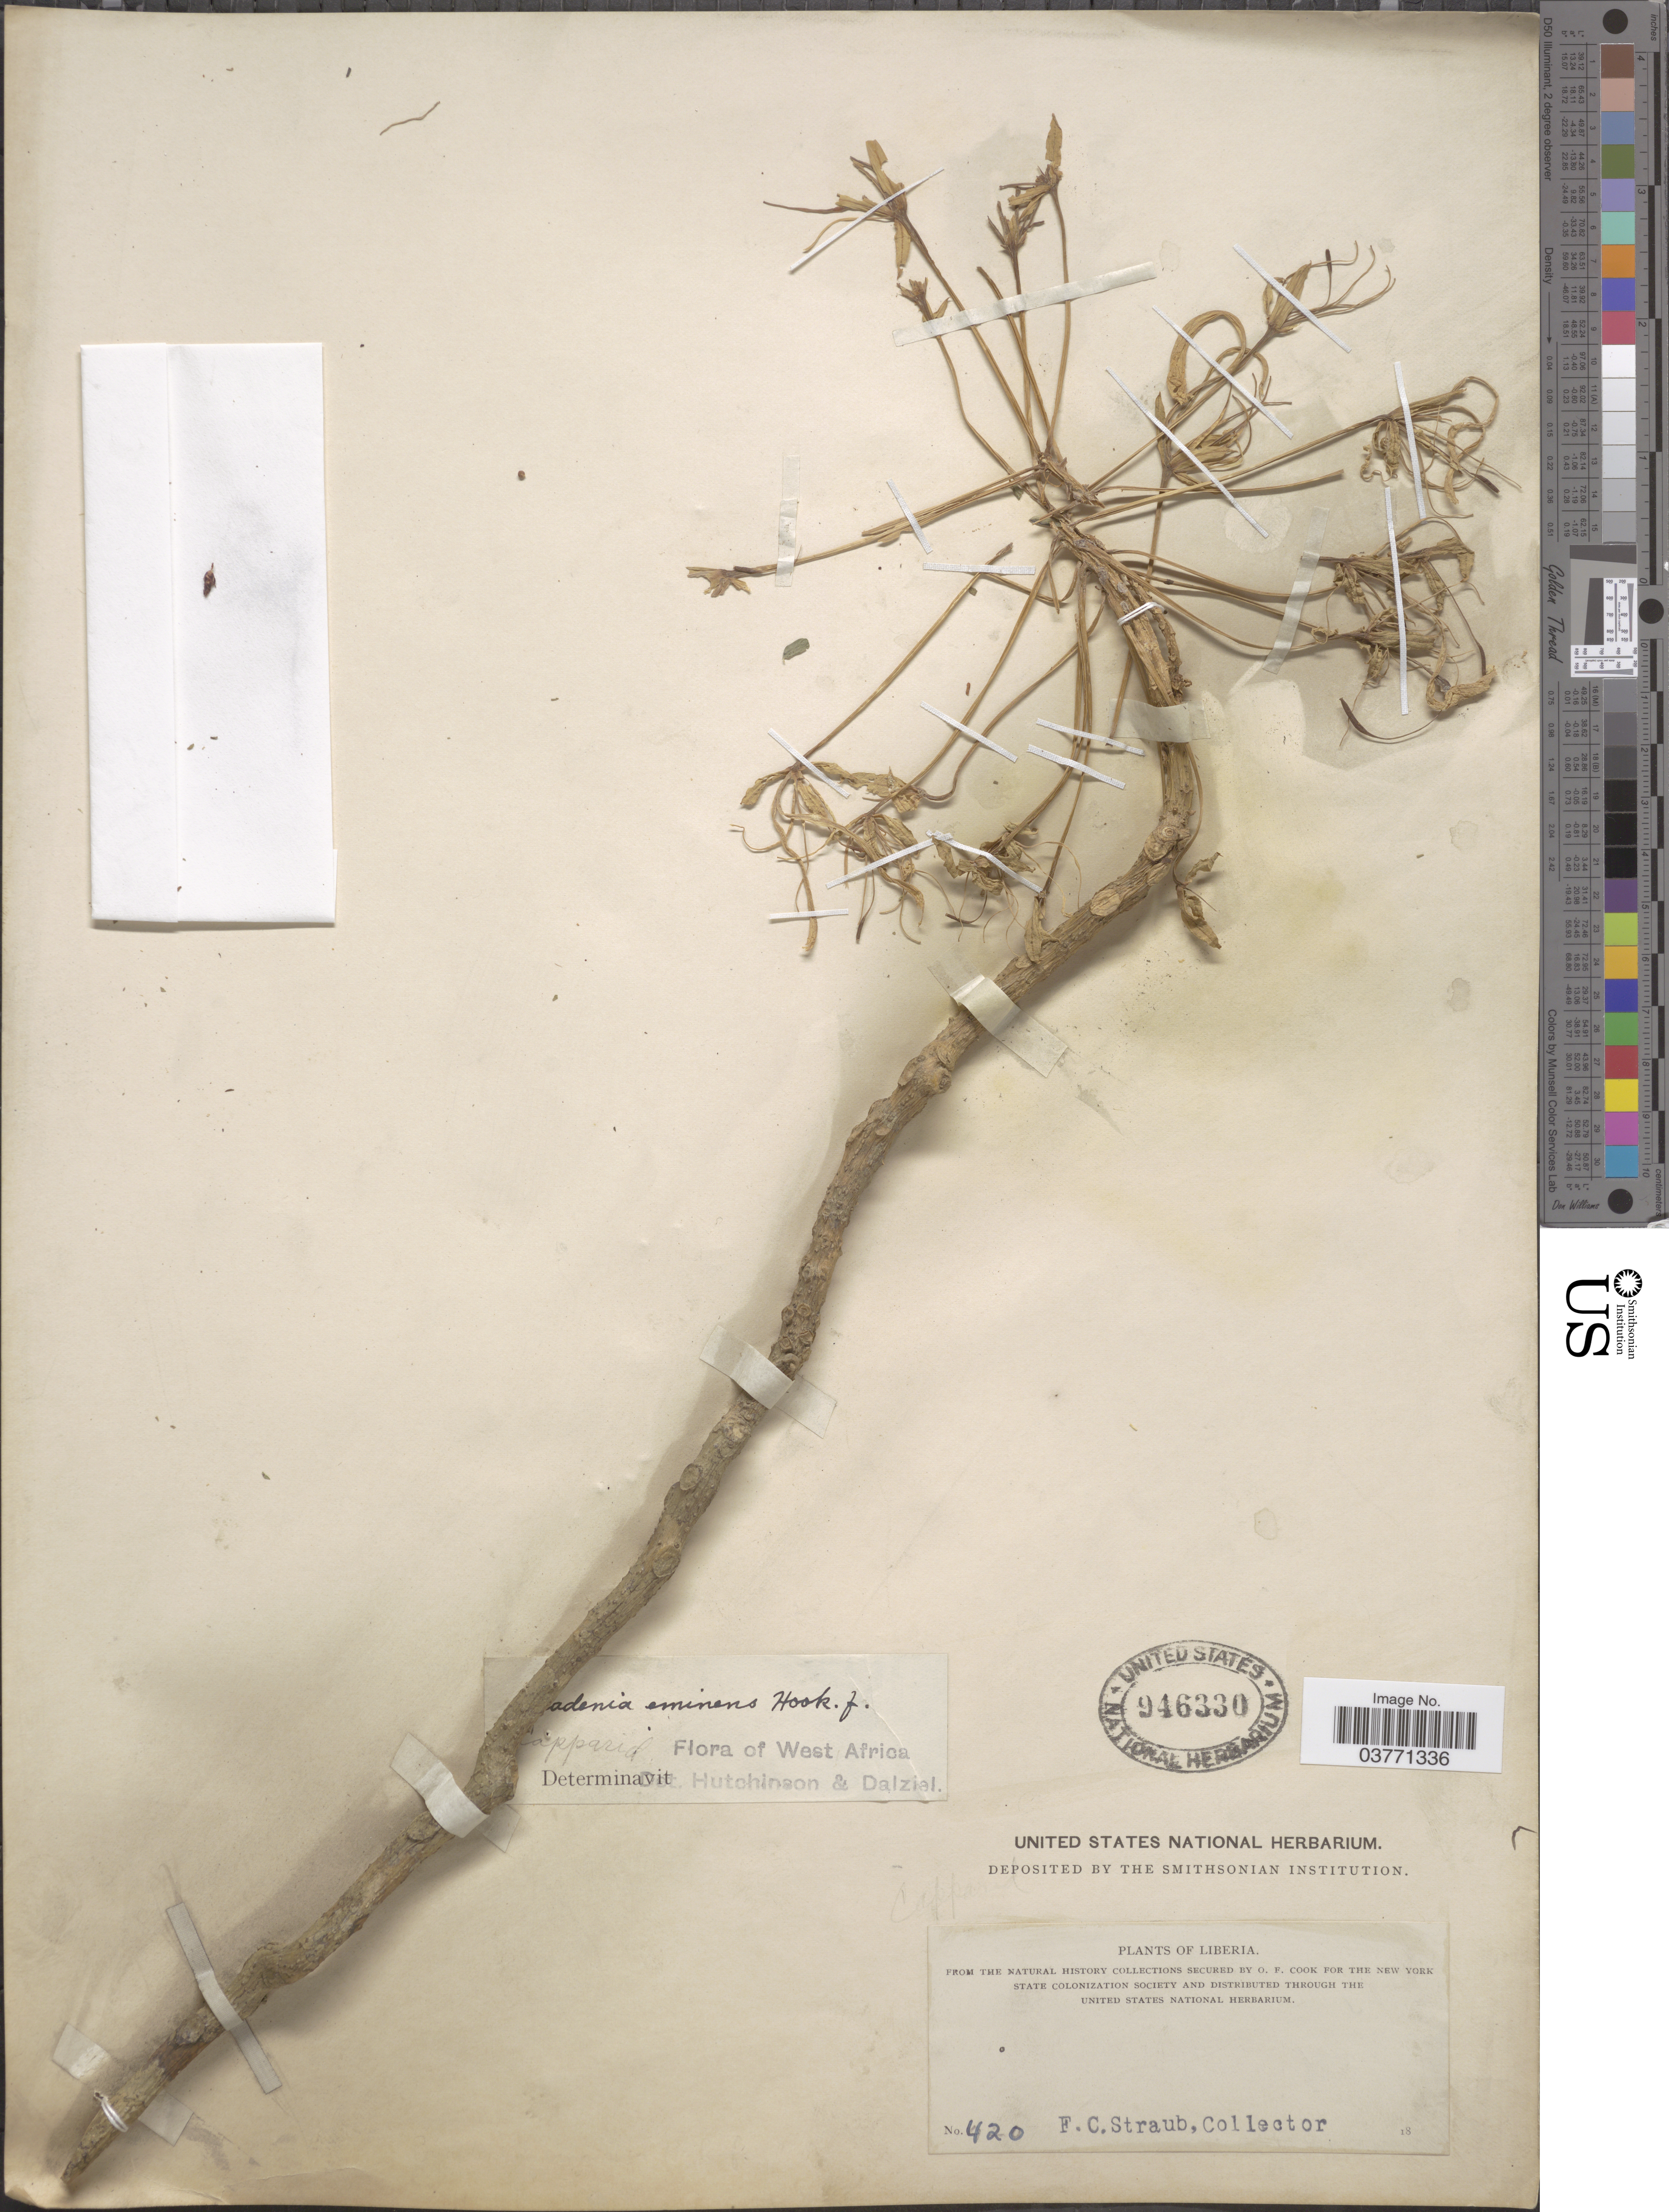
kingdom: Plantae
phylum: Tracheophyta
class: Magnoliopsida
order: Brassicales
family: Cleomaceae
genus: Cleome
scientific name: Cleome sp.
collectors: F. Straub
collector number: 420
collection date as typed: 18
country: Liberia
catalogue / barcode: US 946330